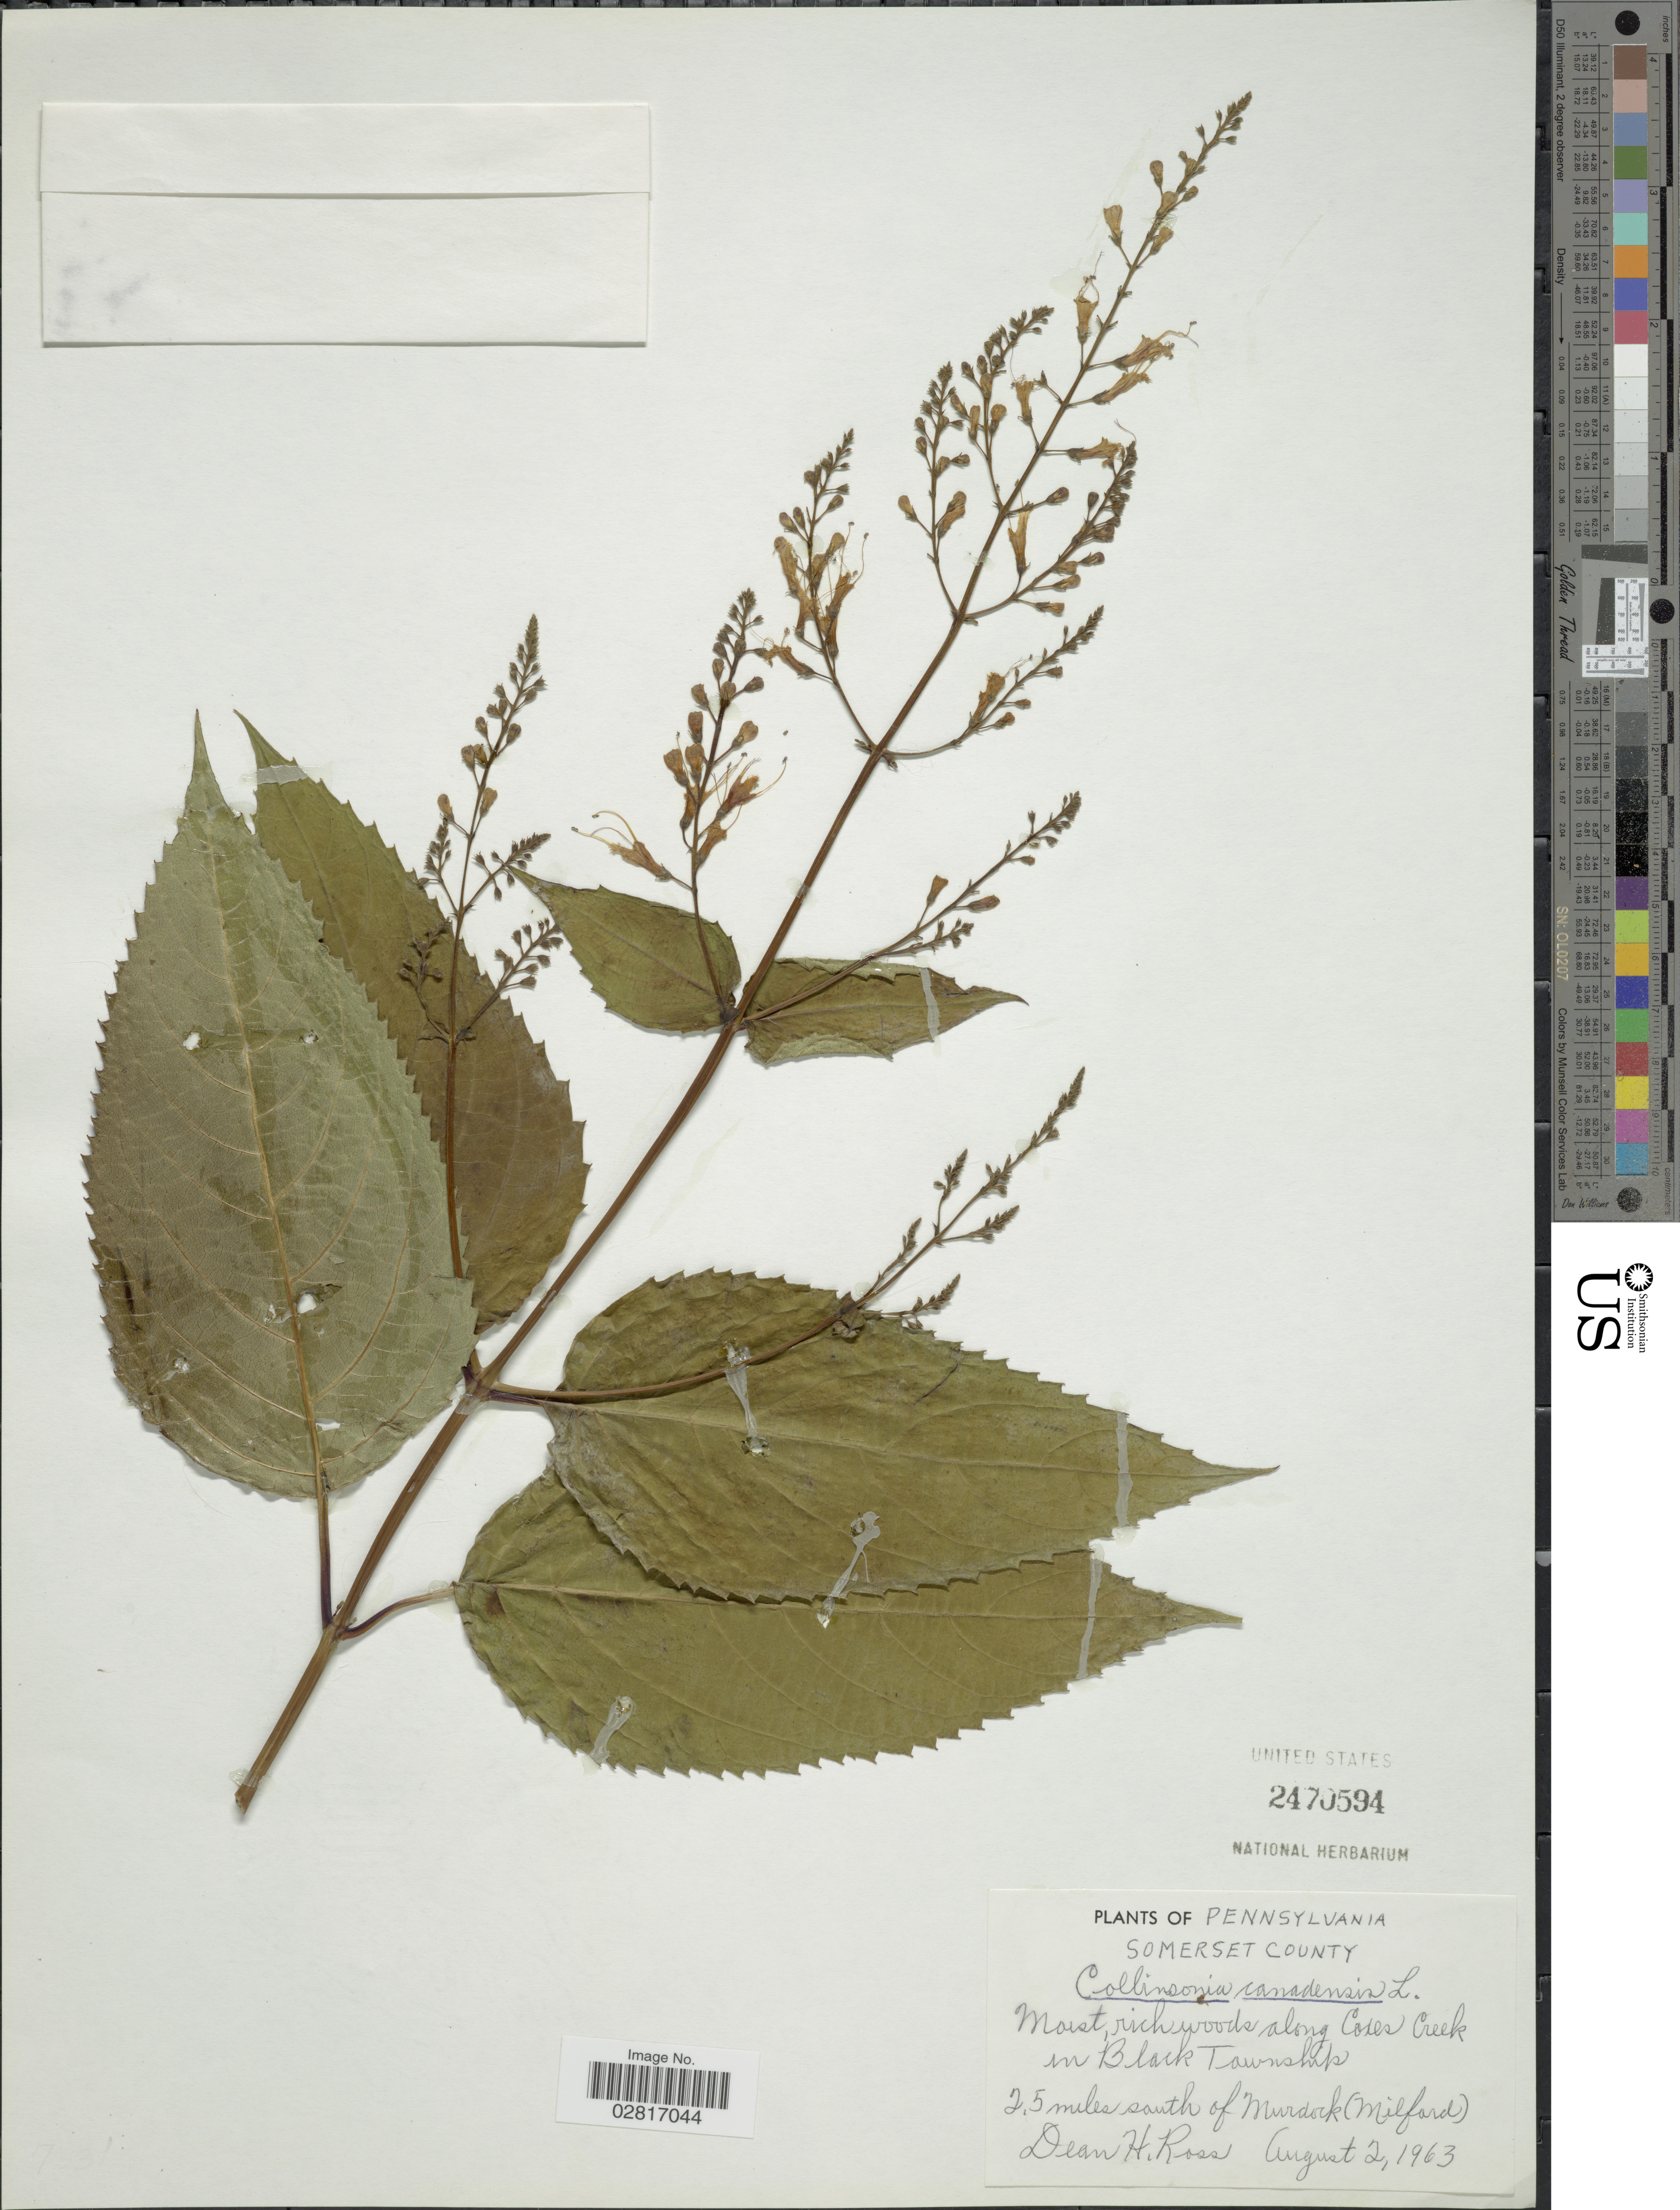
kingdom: Plantae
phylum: Tracheophyta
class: Magnoliopsida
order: Lamiales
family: Lamiaceae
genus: Collinsonia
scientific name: Collinsonia canadensis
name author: L.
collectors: D. Ross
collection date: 1963-08-02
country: United States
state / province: Pennsylvania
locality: Somerset County, along Coxes Creek in Black Township, 2.5 miles south of Murdock (Milford).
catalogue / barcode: US 2470594